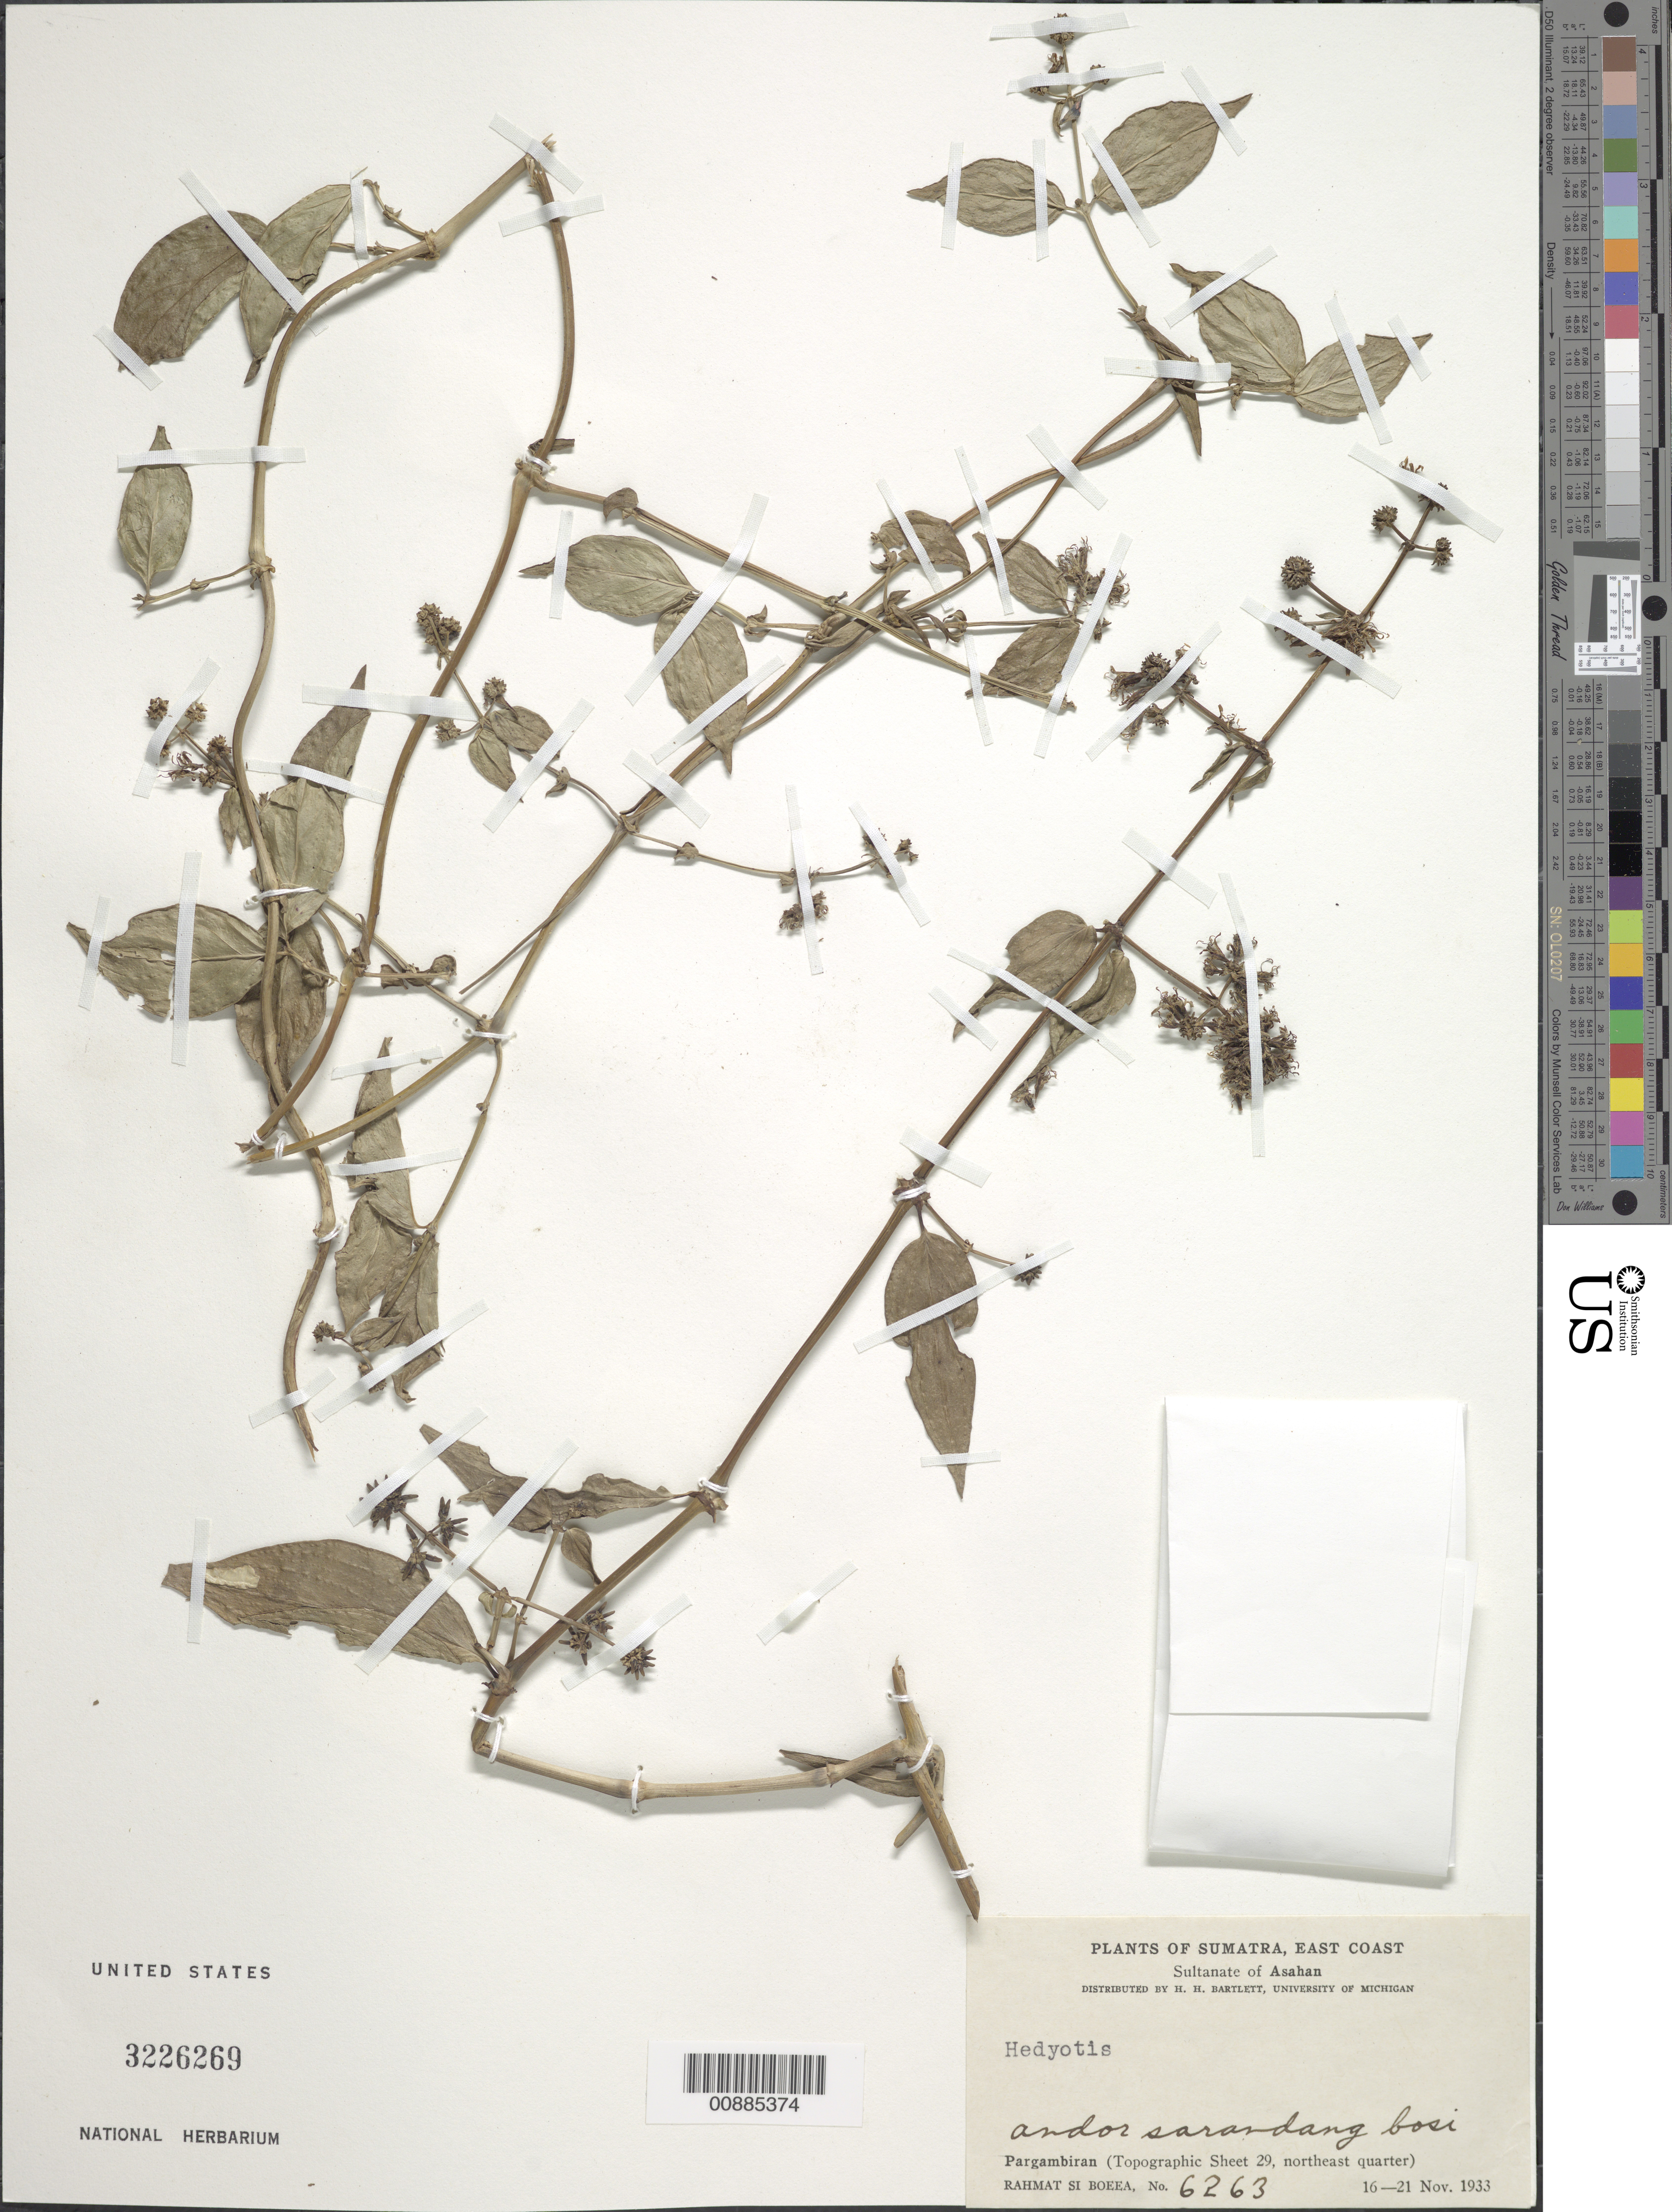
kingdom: Plantae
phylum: Tracheophyta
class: Magnoliopsida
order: Gentianales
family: Rubiaceae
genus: Hedyotis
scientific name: Hedyotis sp.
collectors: Rahmat Si Boeea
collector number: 6263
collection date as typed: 16 Nov 1933 to 21 Nov 1933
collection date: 1933-11-16/1933-11-21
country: Indonesia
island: Sumatra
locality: East coast, Sultanate of Asahan, Pargambiran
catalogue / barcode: US 3226269